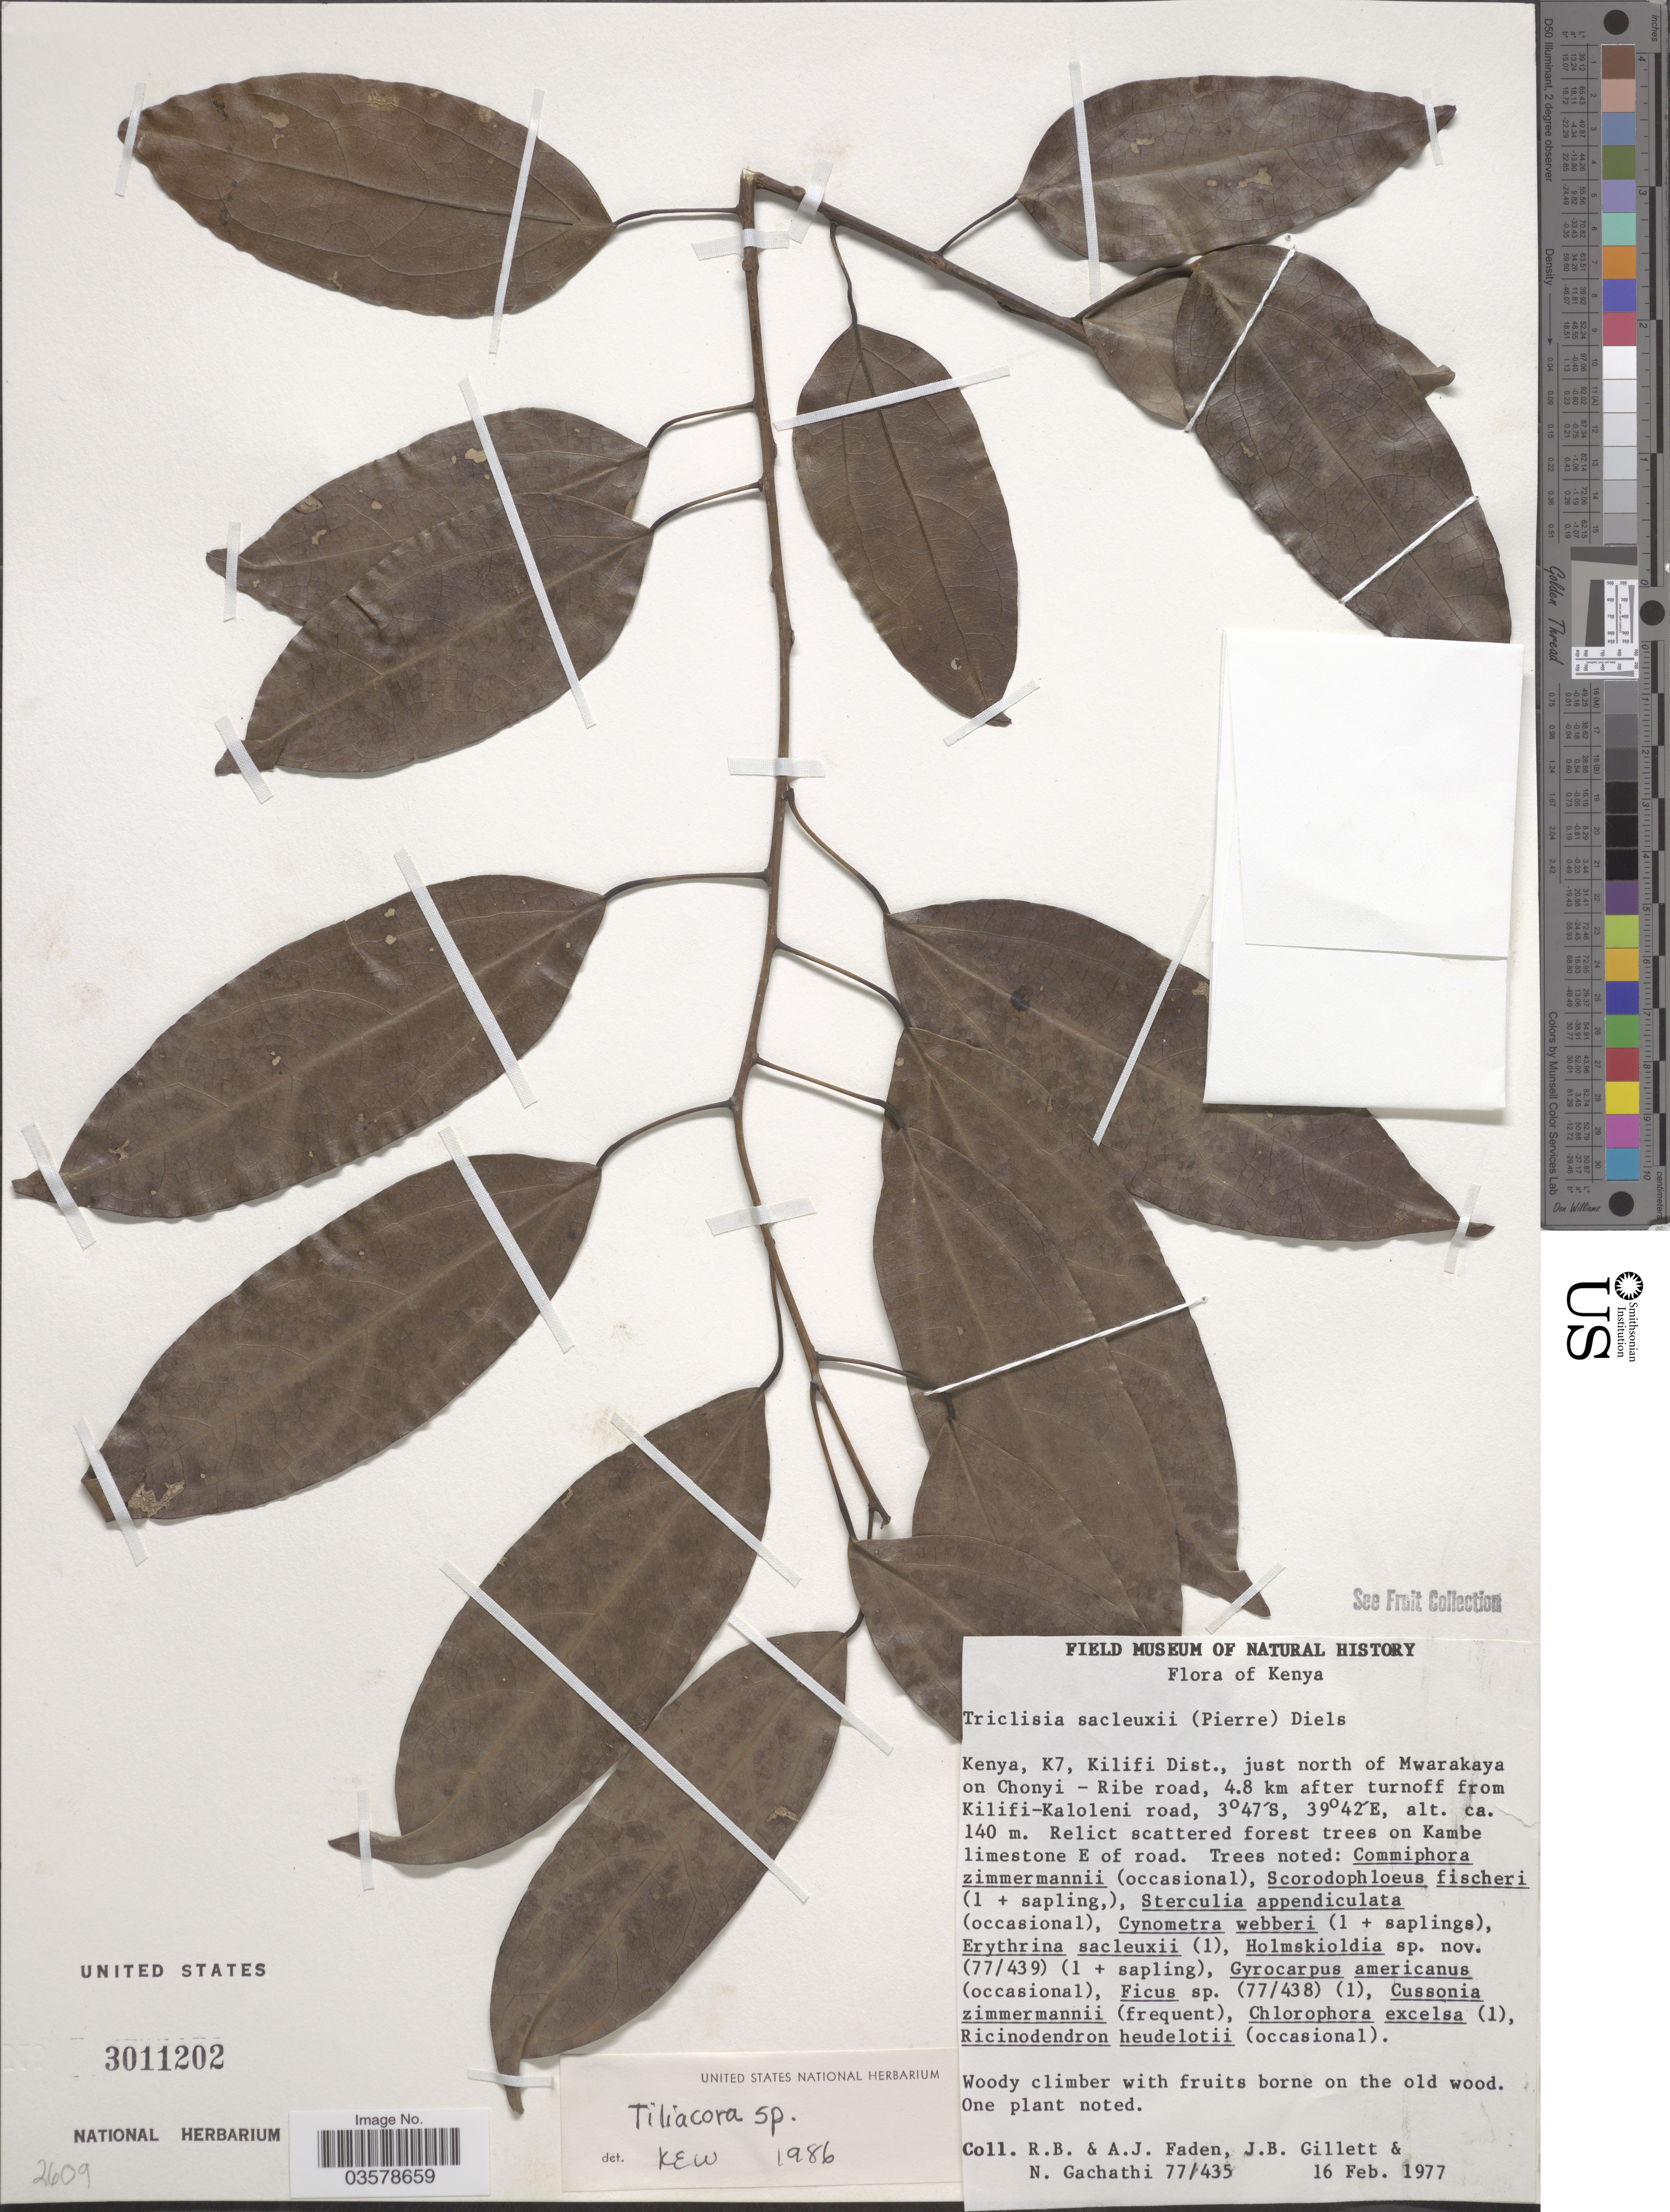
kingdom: Plantae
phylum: Tracheophyta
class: Magnoliopsida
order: Ranunculales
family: Menispermaceae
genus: Tiliacora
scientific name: Tiliacora sp.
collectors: R. B. Faden, A. J. Faden, J. B. Gillett & N. Gachathi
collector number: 77/435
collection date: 1977-02-16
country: Kenya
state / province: Kilifi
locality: K7, Kilifi Dist., just north of Mwarakaya on Chonyi - Ribe road, 4.8 km after turnoff from Kilifi-Kaloleni road.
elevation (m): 140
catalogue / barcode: US 3011202